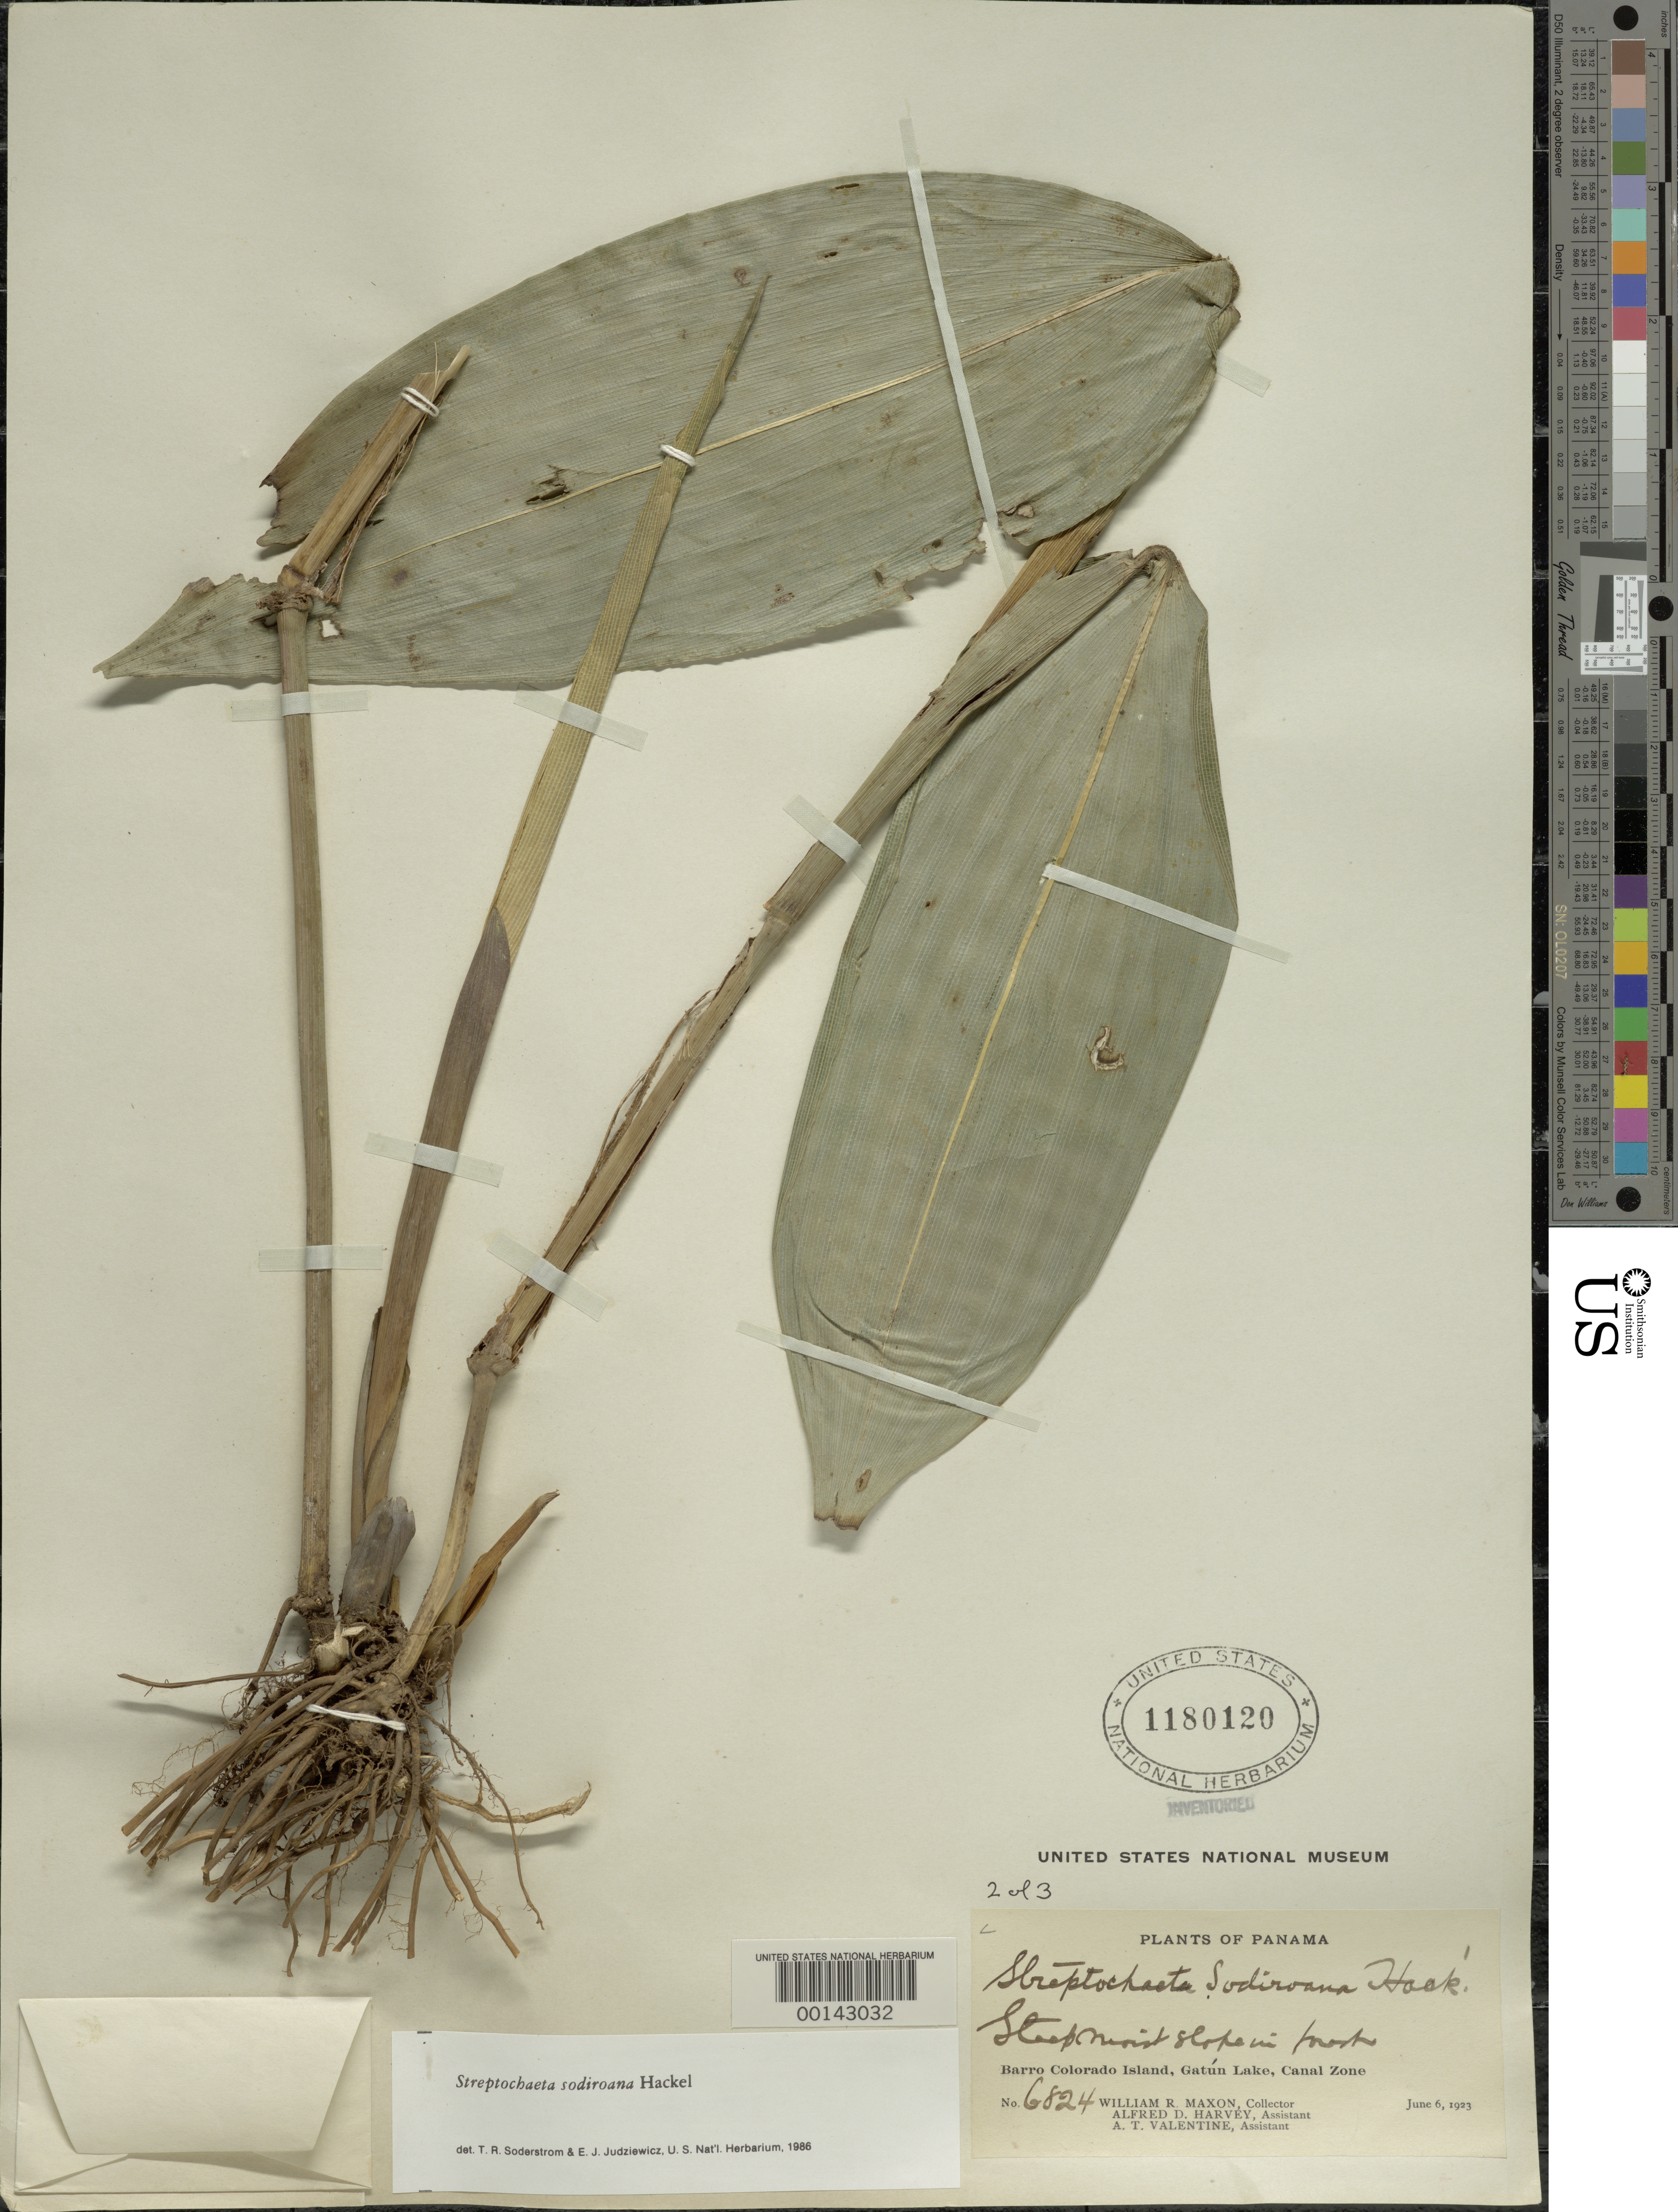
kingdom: Plantae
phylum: Tracheophyta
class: Liliopsida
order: Poales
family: Poaceae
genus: Streptochaeta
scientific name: Streptochaeta sodiroana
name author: Hack.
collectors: W. R. Maxon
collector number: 6824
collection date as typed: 06 Jun 1923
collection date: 1923-06-06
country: Panama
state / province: Panamá Oeste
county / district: Canal Zone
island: Barro Colorado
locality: Gatun Lake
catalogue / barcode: US 1180120